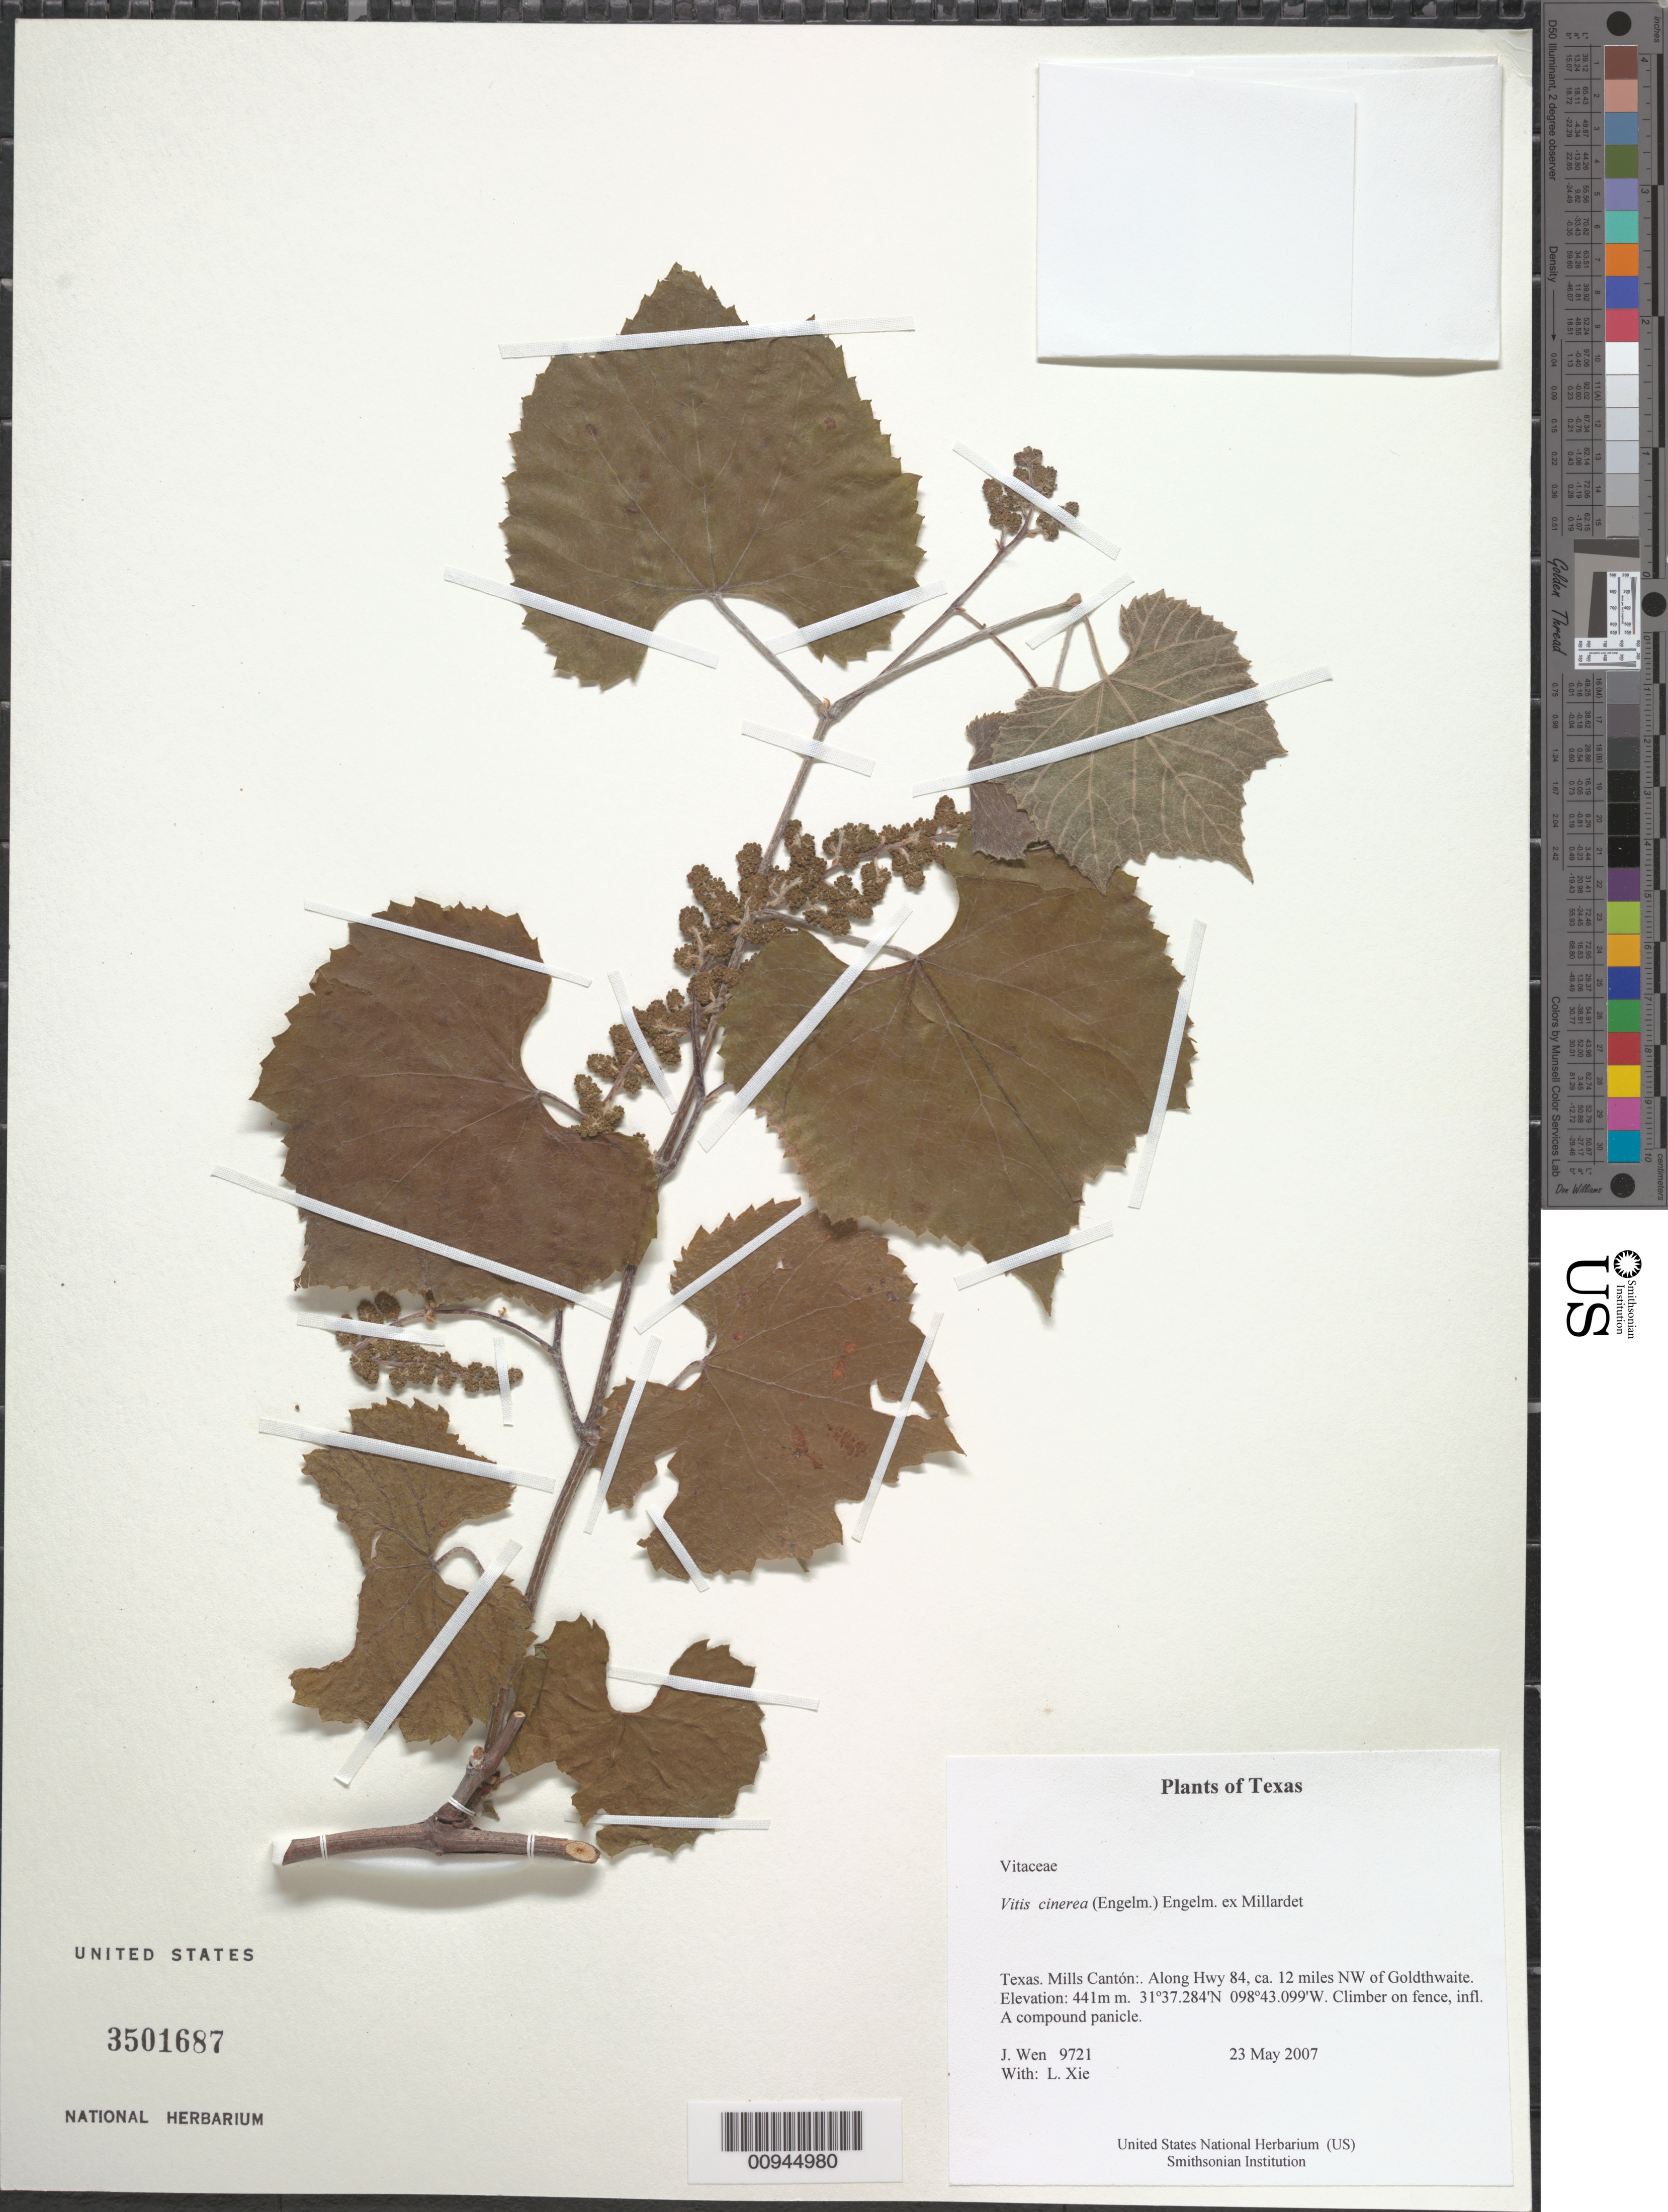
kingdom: Plantae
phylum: Tracheophyta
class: Magnoliopsida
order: Vitales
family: Vitaceae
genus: Vitis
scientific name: Vitis cinerea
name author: (Engelm.) Millardet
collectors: J. Wen & L. Xie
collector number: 9721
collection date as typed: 23 May 2007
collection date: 2007-05-23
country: United States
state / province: Texas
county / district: Mills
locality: Along Hwy 84, ca. 12 miles NW of Goldthwaite.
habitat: On fence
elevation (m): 441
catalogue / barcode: US 3501687